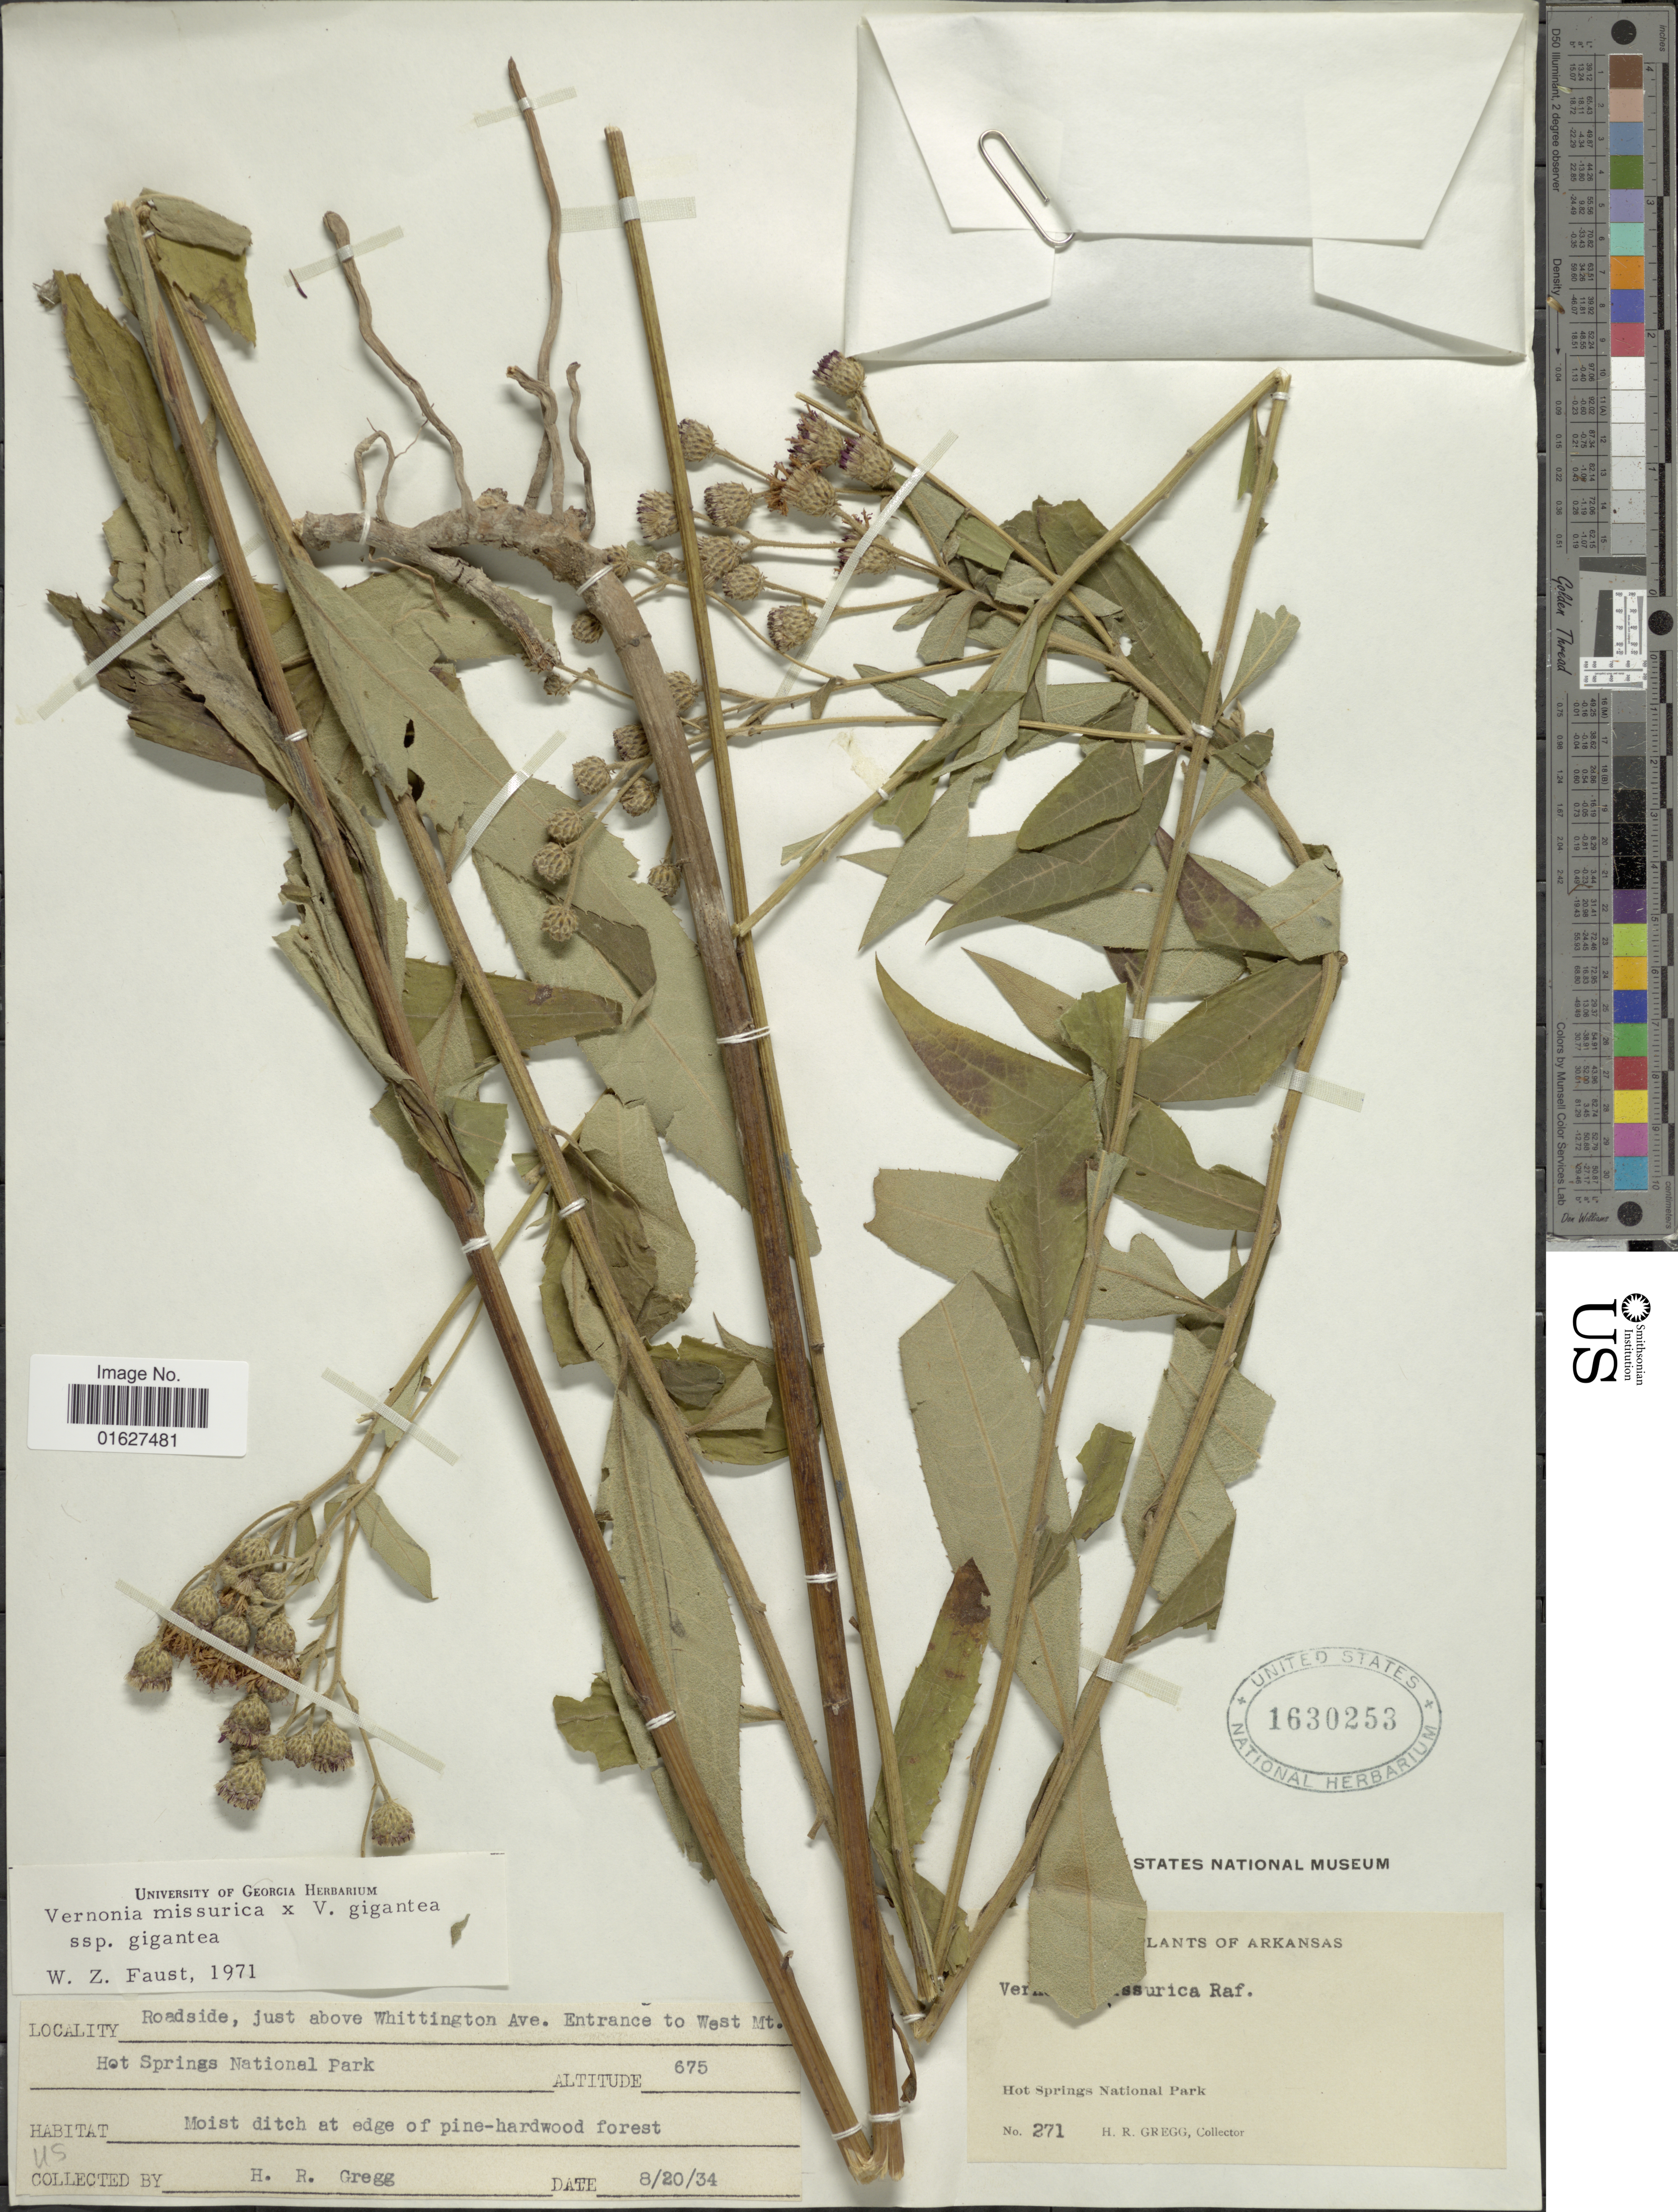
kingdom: Plantae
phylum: Tracheophyta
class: Magnoliopsida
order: Asterales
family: Asteraceae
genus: Vernonia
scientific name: Vernonia missurica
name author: Raf.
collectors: H. Gregg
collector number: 271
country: United States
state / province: Arkansas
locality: Arkansas. Hot Springs National Park. Moist ditch at edge of pine-hardwood forest.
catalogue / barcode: US 1630253